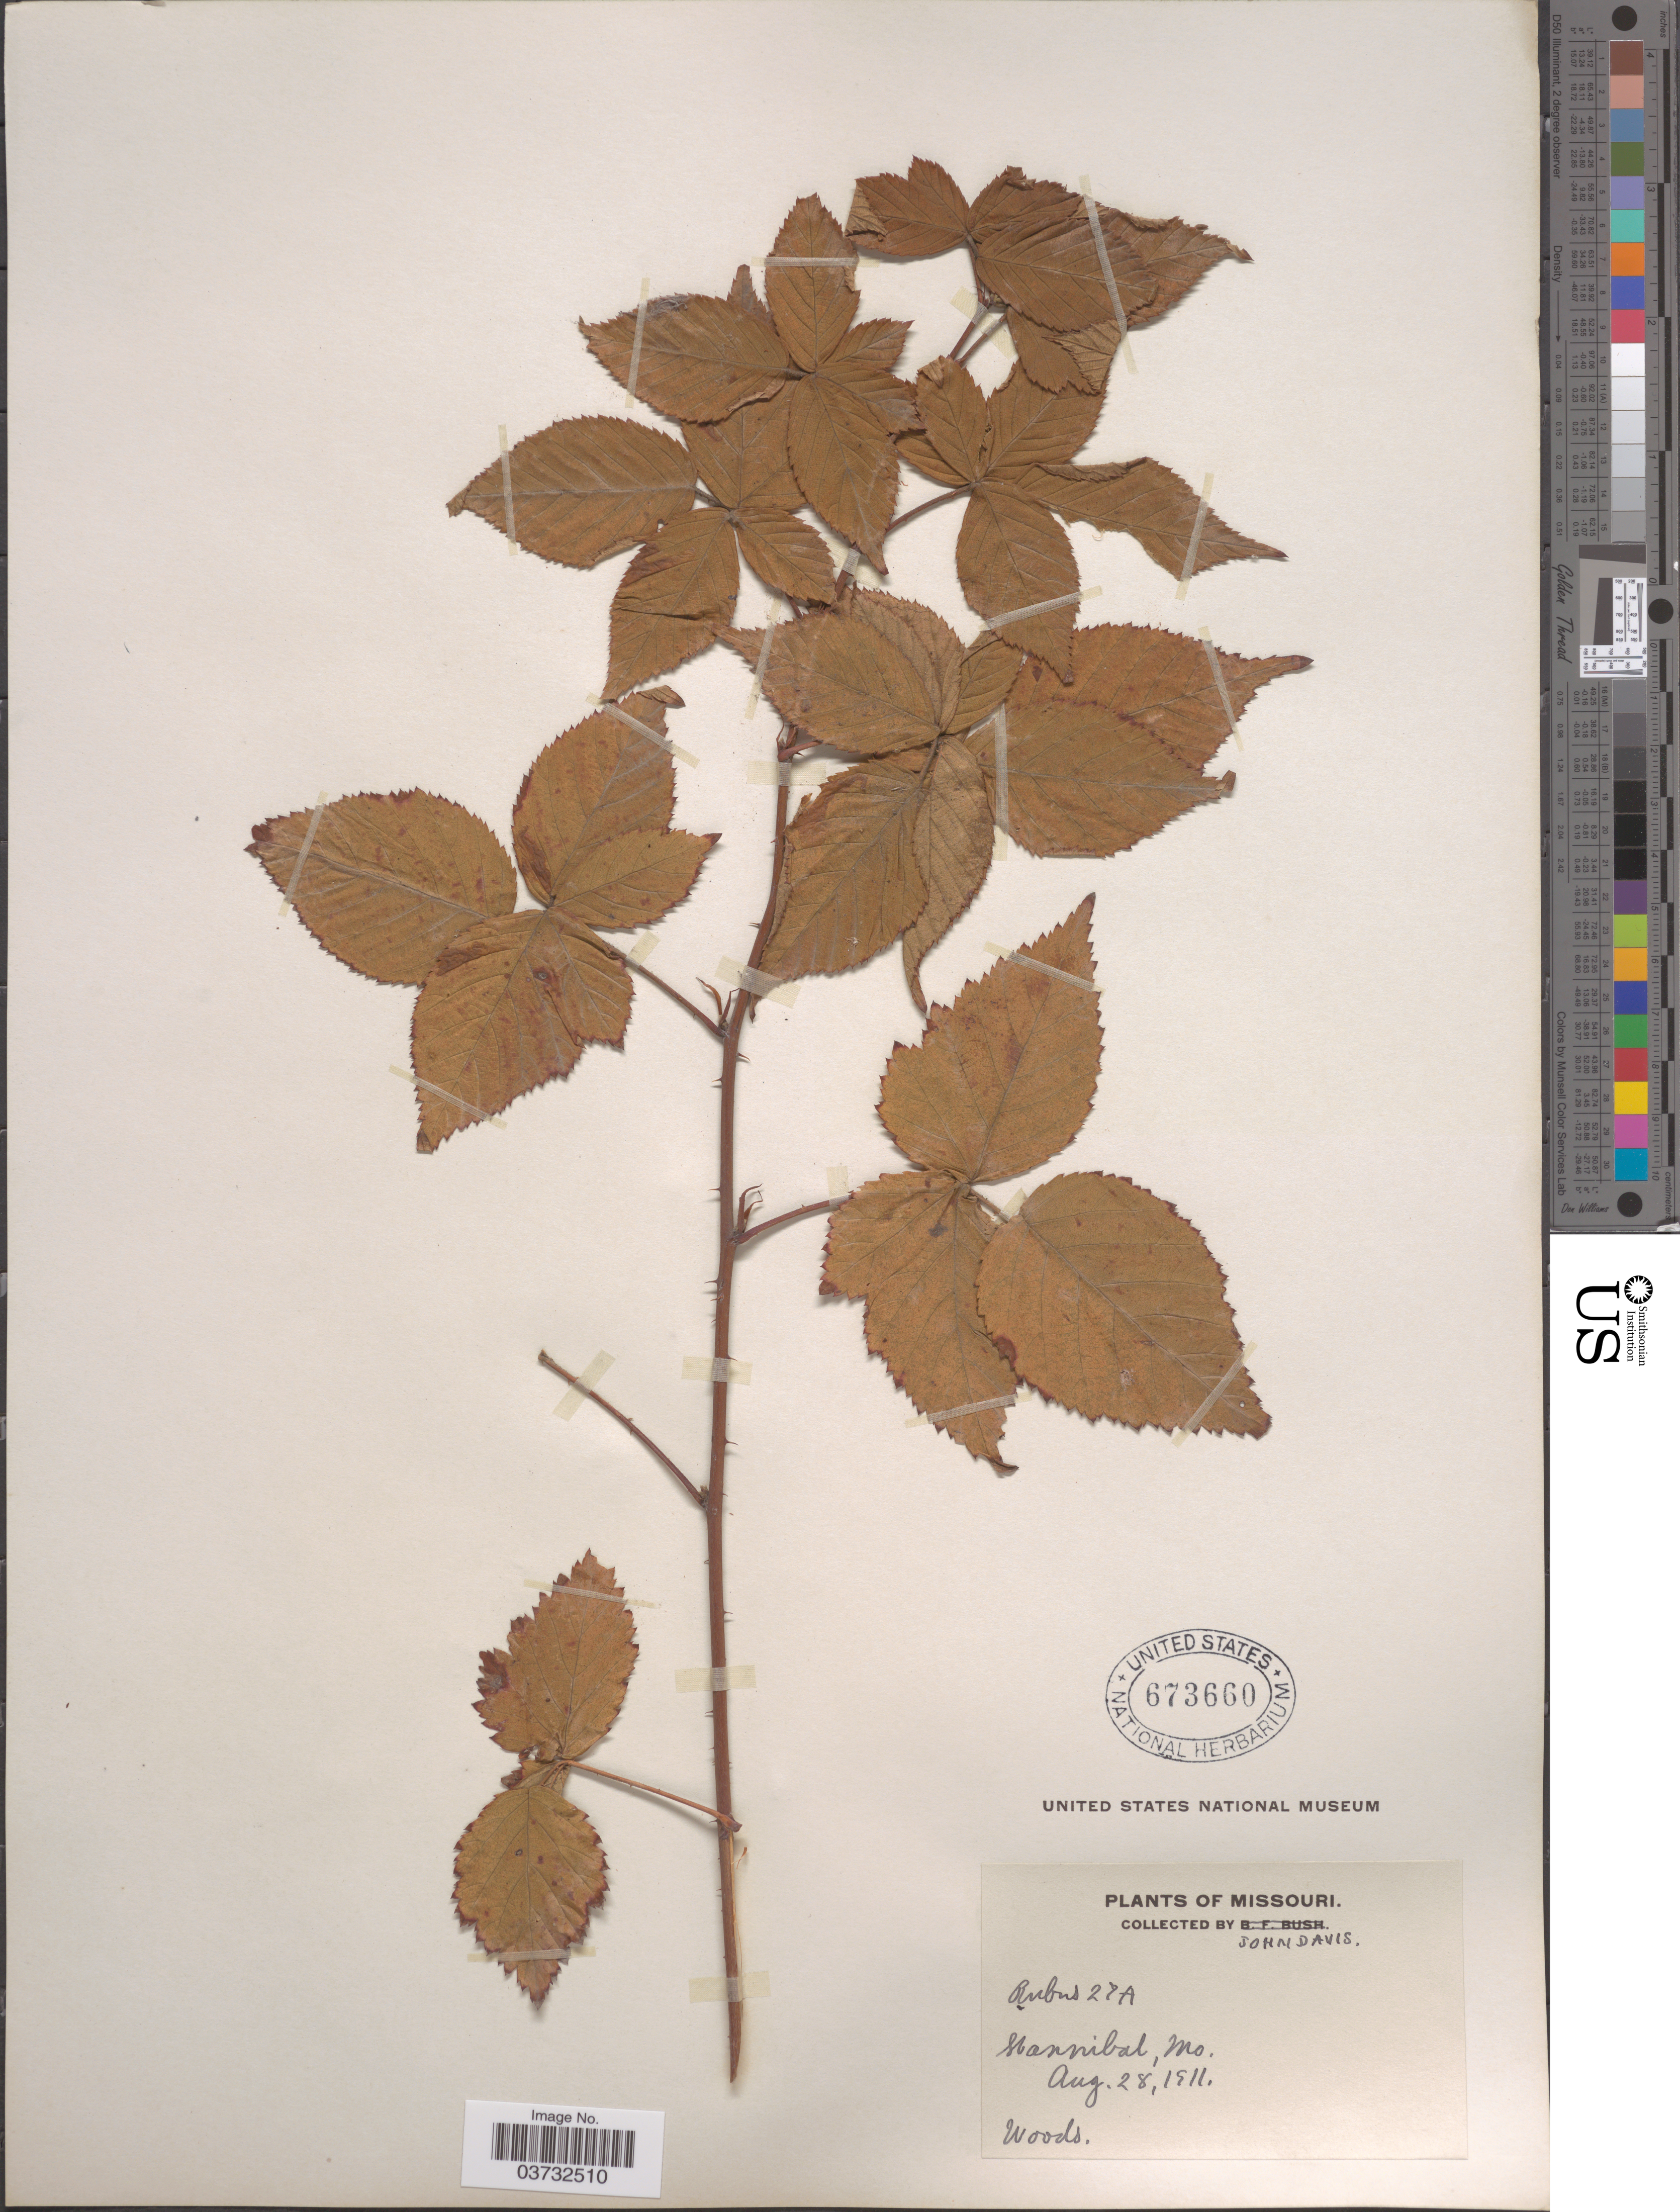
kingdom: Plantae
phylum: Tracheophyta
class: Magnoliopsida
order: Rosales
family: Rosaceae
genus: Rubus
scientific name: Rubus sp.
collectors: J. Davis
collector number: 27A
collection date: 1911-08-28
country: United States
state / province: Missouri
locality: Hannibal.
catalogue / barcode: US 673660